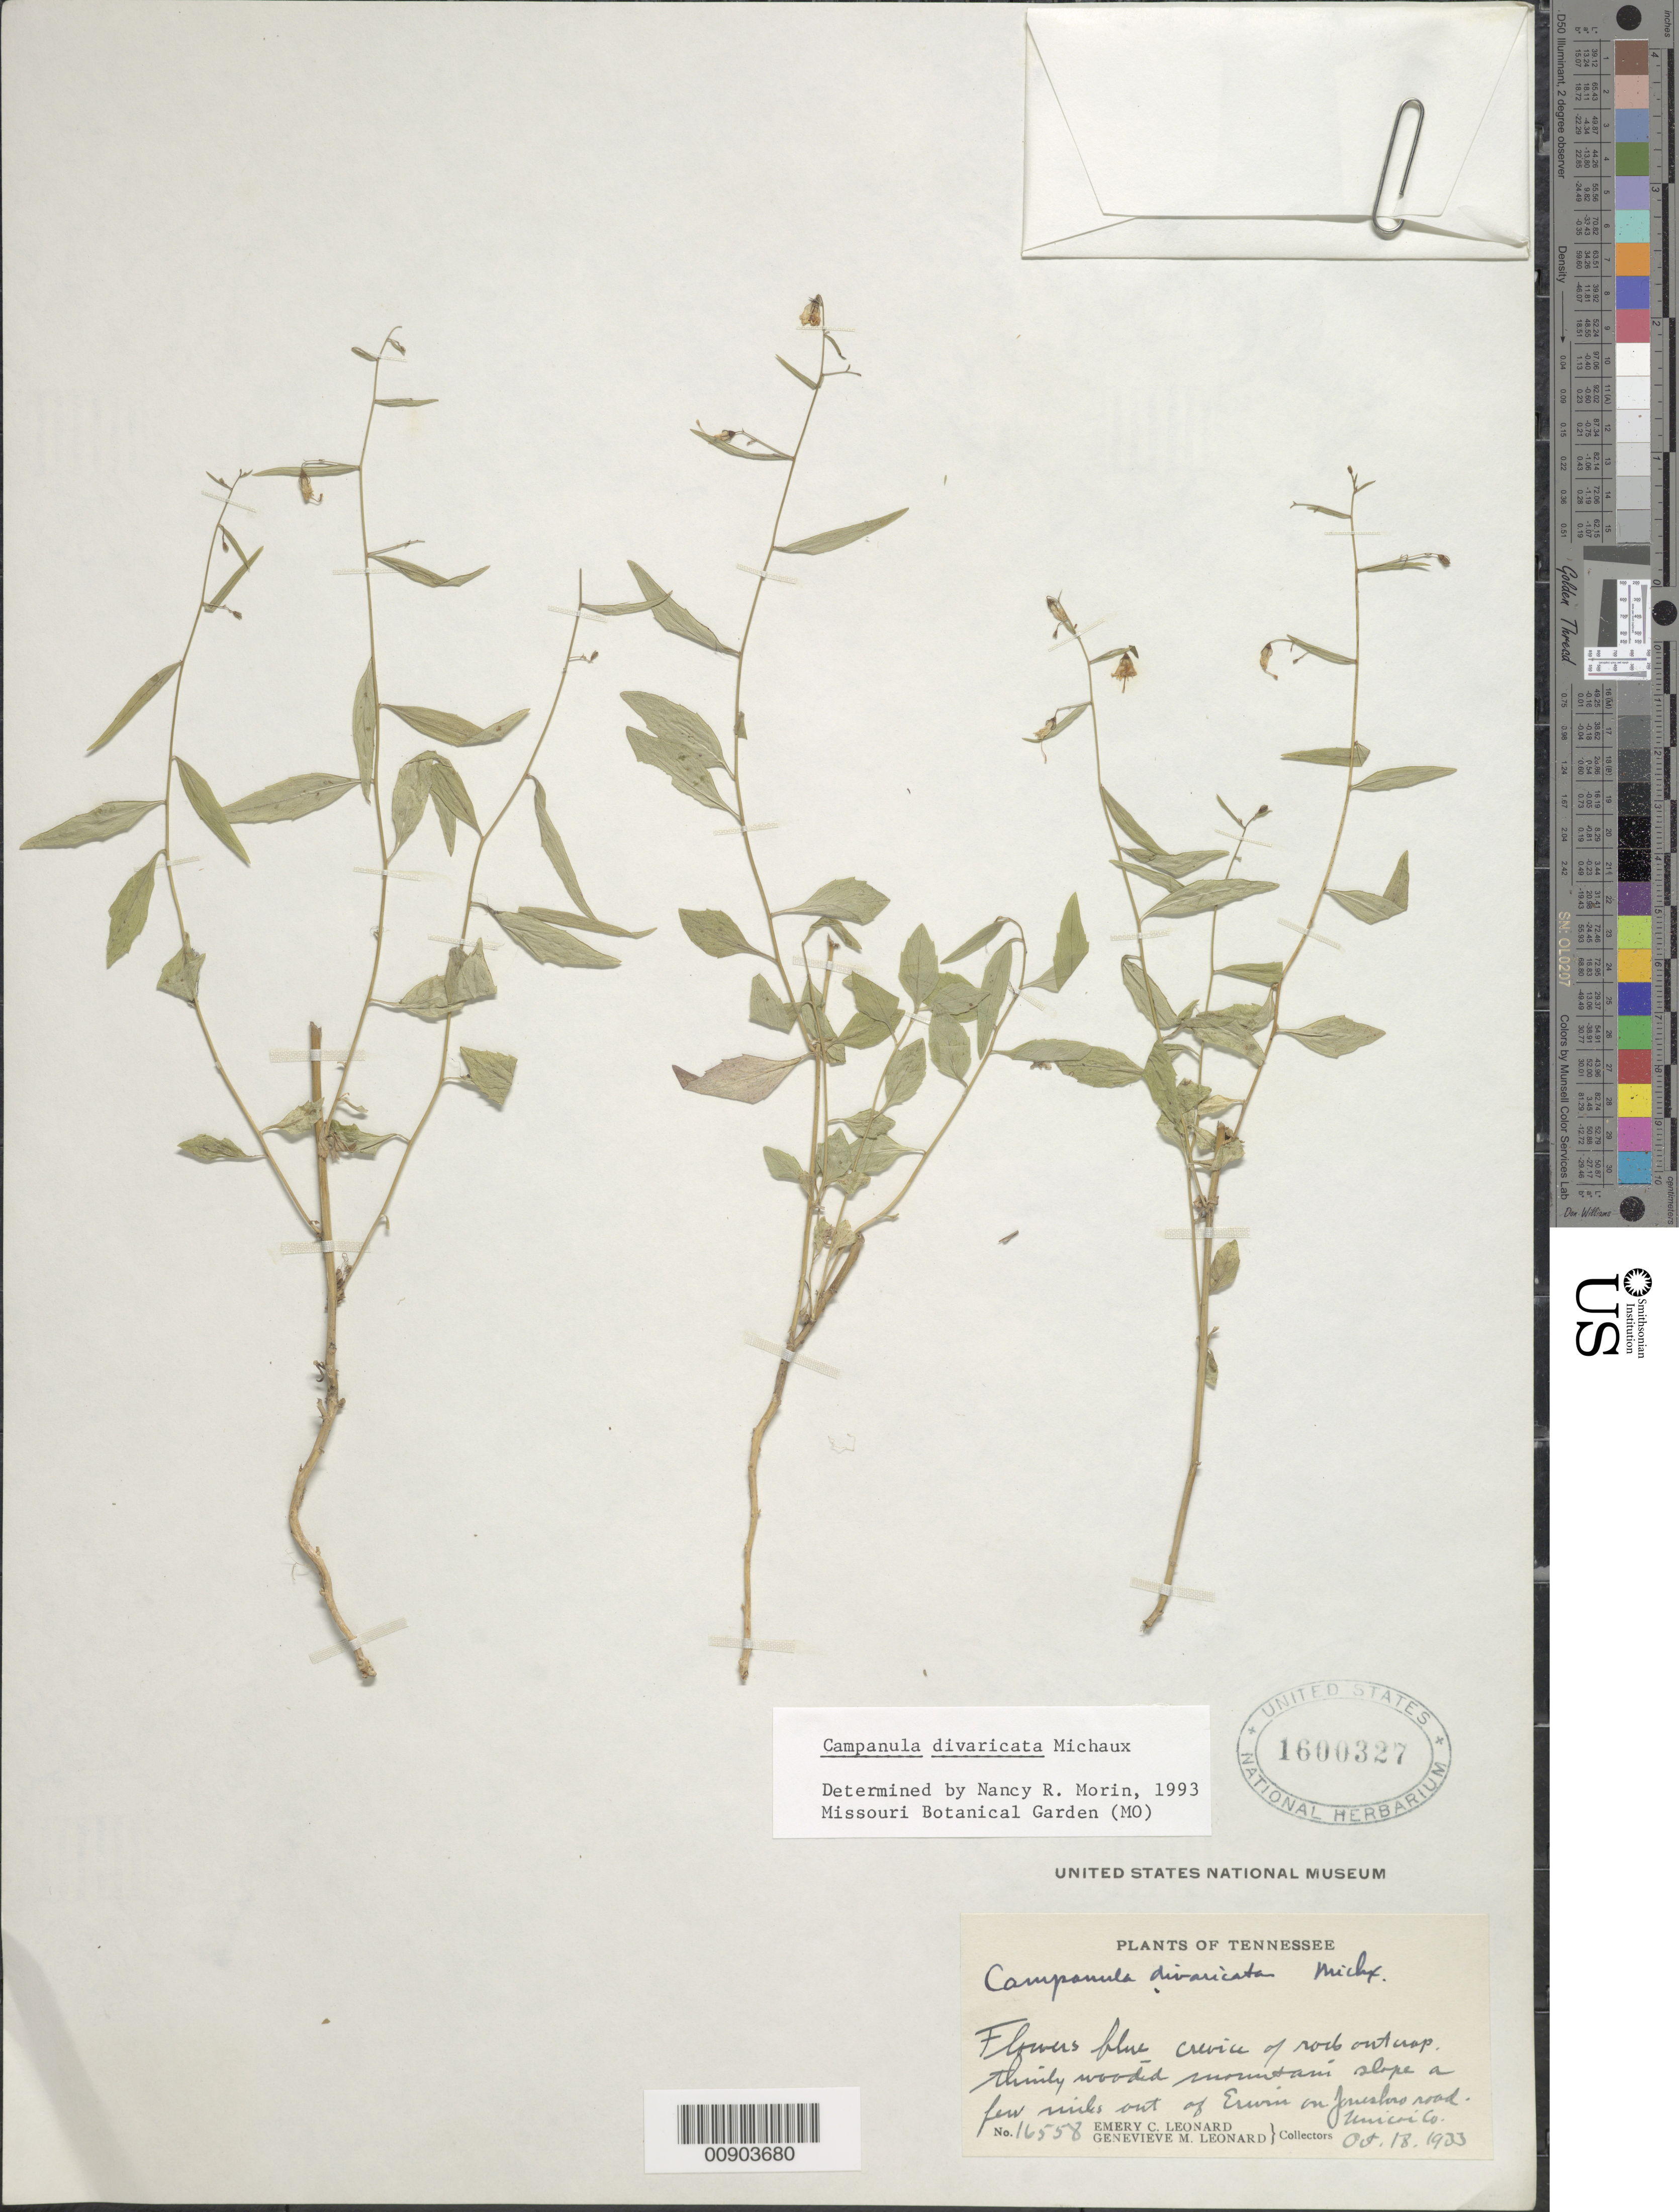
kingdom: Plantae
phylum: Tracheophyta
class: Magnoliopsida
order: Asterales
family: Campanulaceae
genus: Campanula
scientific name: Campanula divaricata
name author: Michx.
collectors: E. C. Leonard & G. M. Leonard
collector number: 16558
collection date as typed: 18 Oct 1933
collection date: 1933-10-18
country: United States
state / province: Tennessee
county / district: Unicoi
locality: A few miles out of Erwin on Jonesboro Road.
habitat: Crevice of rock outcrop thinly wooded mountain slope.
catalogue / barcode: US 1600327